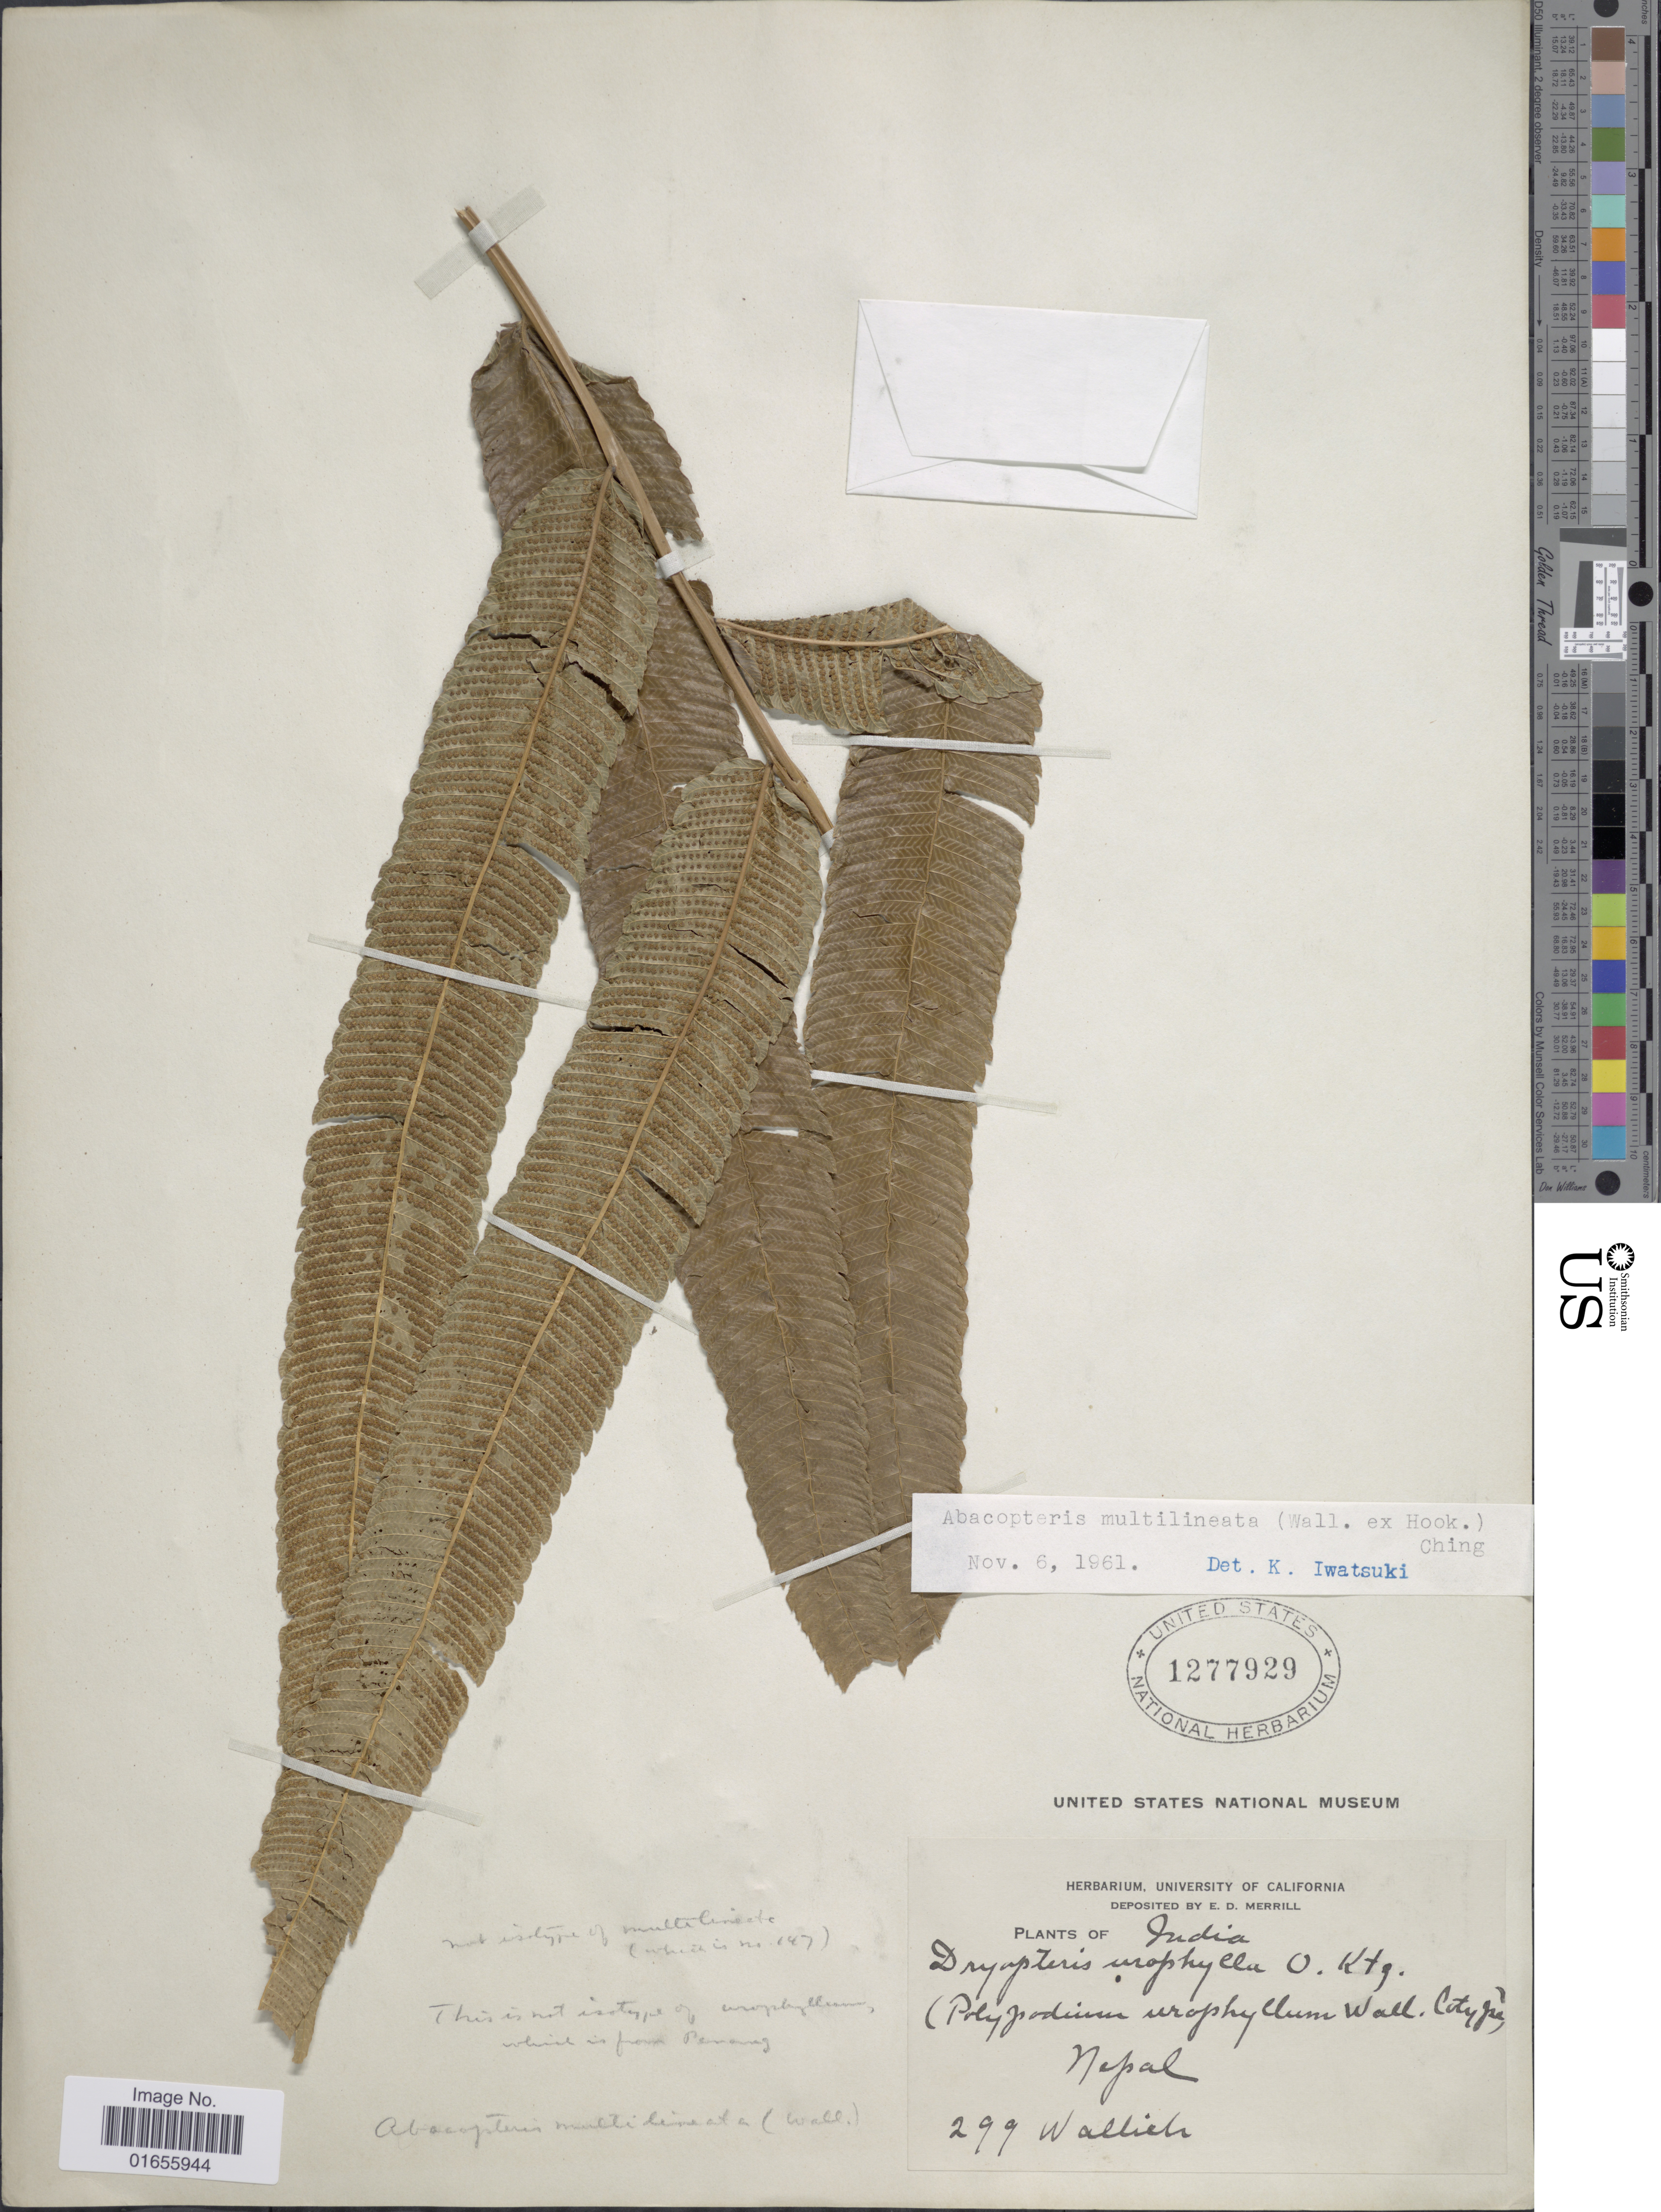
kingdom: Plantae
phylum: Tracheophyta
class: Polypodiopsida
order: Polypodiales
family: Thelypteridaceae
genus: Pronephrium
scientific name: Pronephrium nudatum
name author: (Roxb.) Holttum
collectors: -- Wallich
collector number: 299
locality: India, Nepal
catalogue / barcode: US 1277929